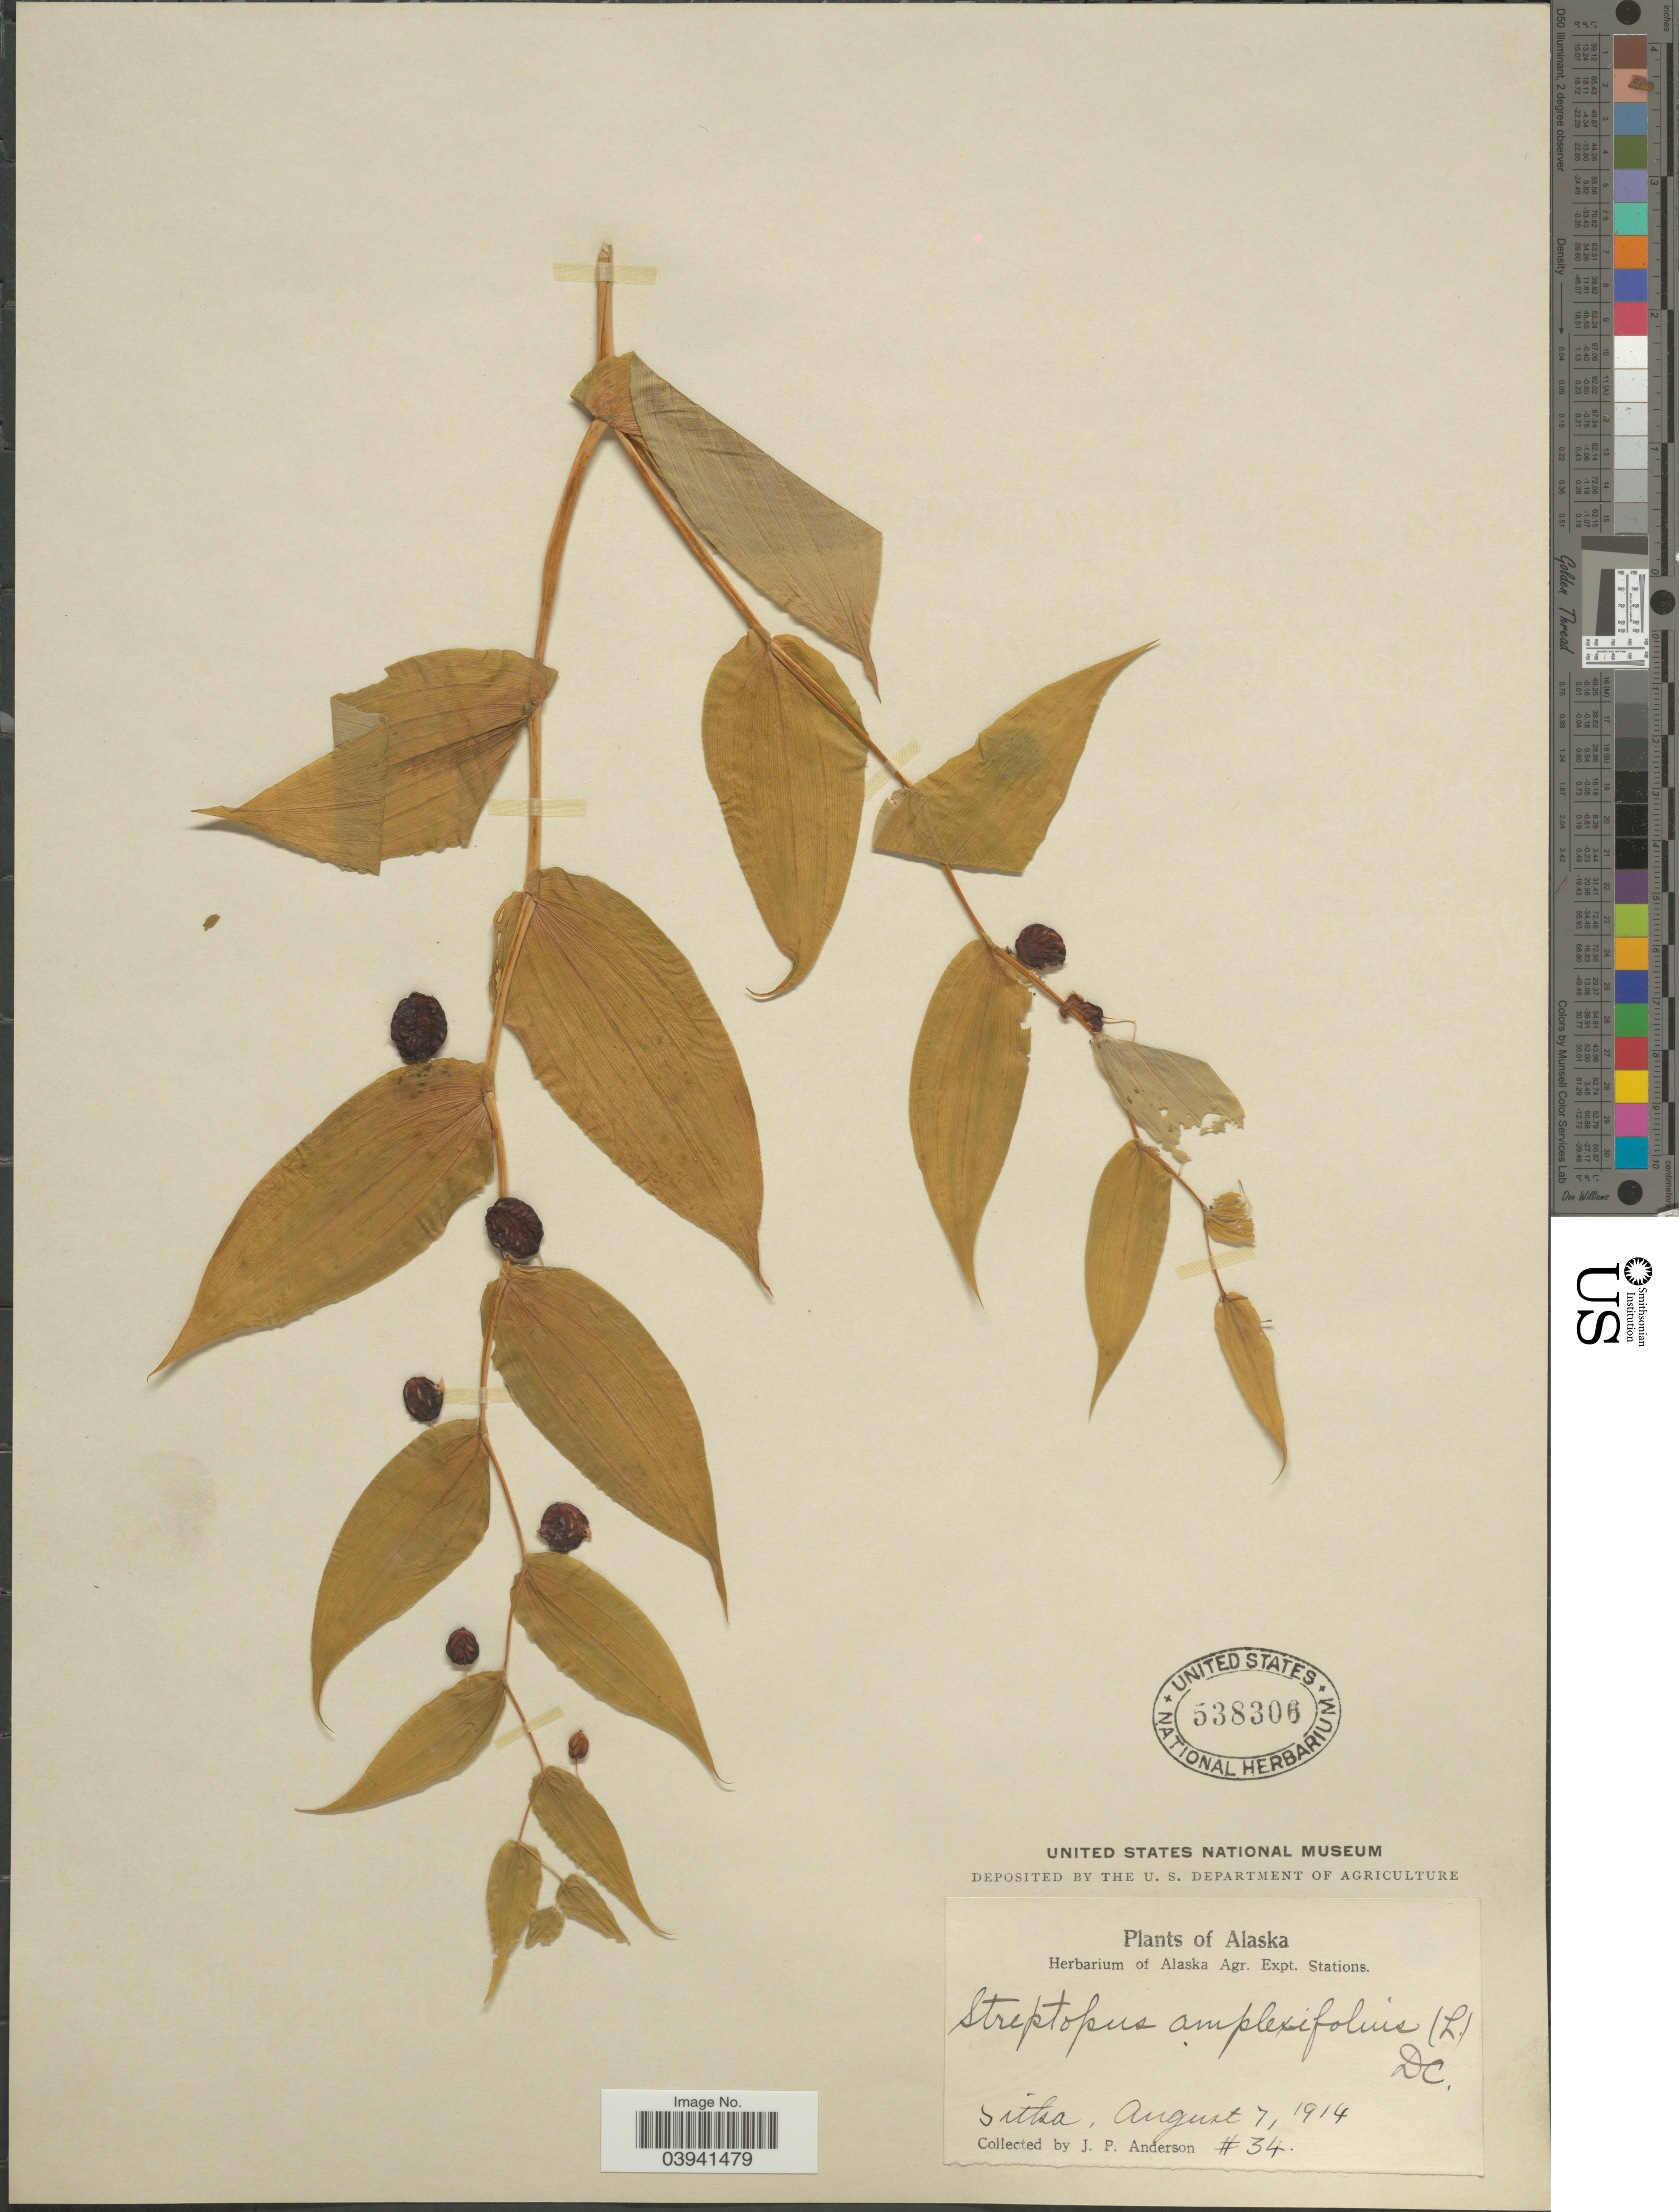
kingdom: Plantae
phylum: Tracheophyta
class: Liliopsida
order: Liliales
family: Liliaceae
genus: Streptopus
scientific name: Streptopus amplexifolius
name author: (L.) DC.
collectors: J. P. Anderson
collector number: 34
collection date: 1914-08-07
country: United States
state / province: Alaska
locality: Sitka.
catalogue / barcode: US 538306